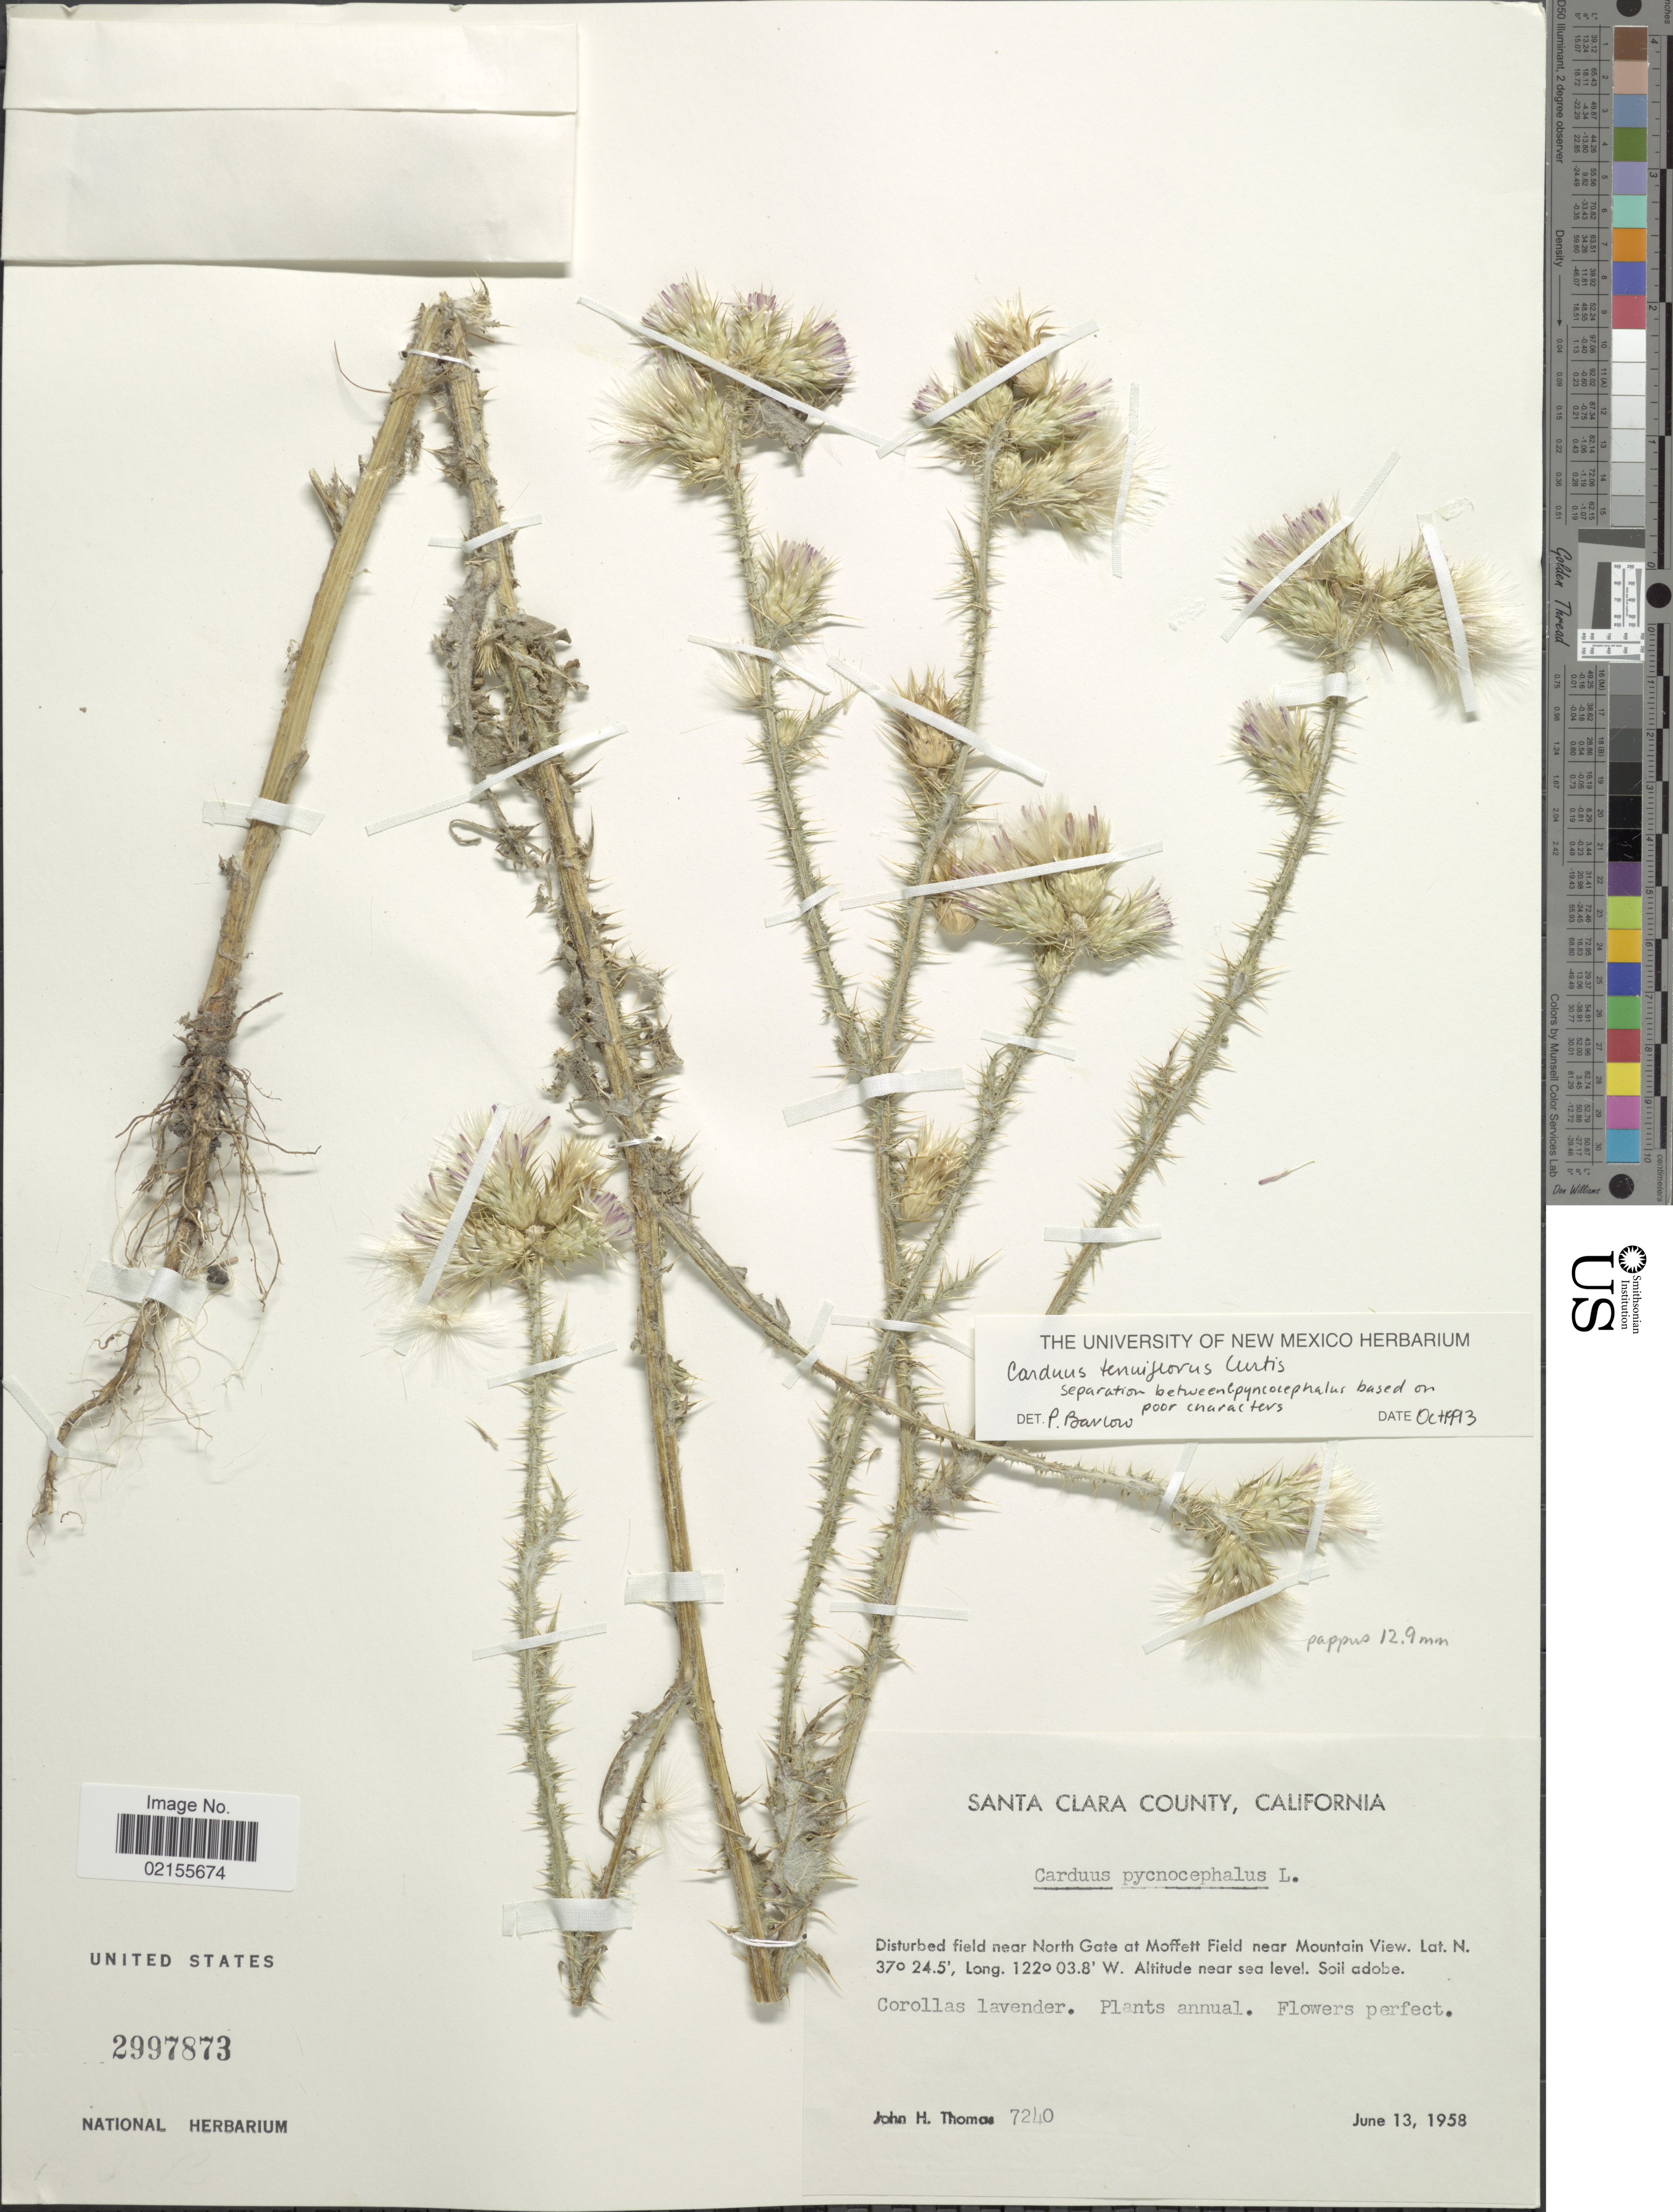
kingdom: Plantae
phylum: Tracheophyta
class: Magnoliopsida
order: Asterales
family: Asteraceae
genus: Carduus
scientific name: Carduus tenuiflorus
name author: Curtis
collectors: J. H. Thomas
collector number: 7240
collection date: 1958-06-13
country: United States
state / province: California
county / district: Santa Clara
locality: Santa Clara County, Disturbed field near North Gate at Moffet Field near Mountain View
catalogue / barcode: US 2997873